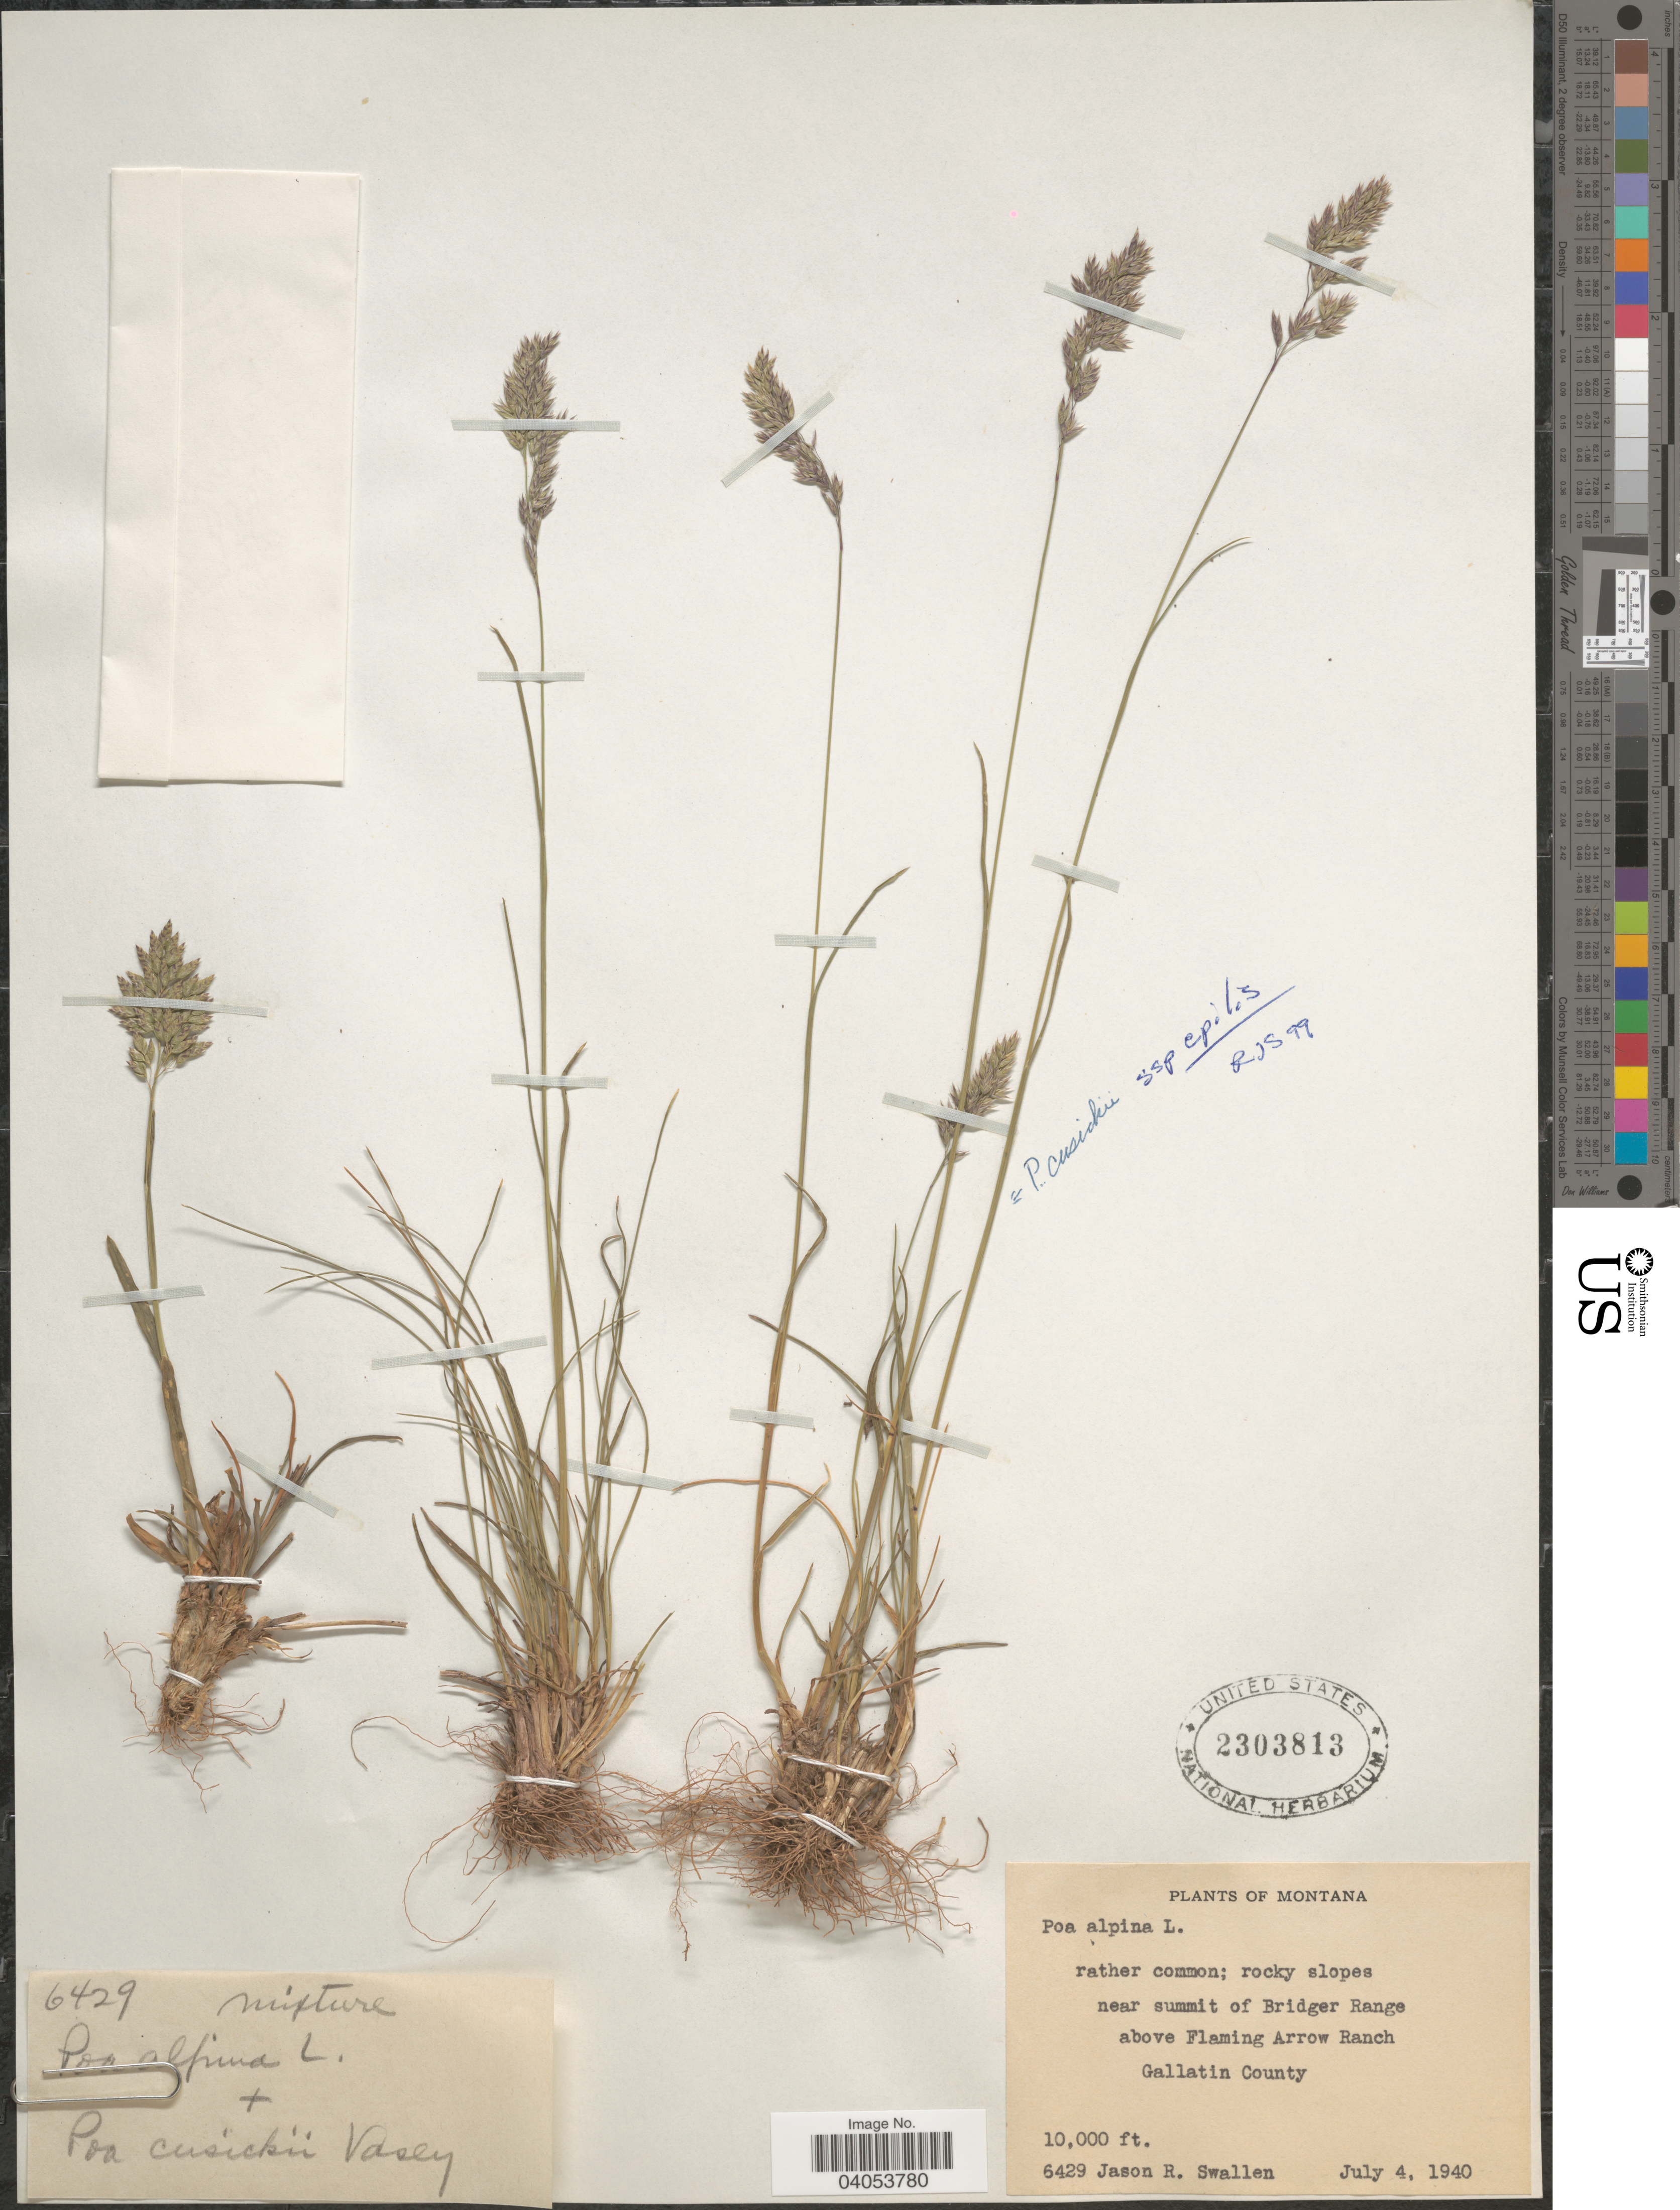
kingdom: Plantae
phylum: Tracheophyta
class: Liliopsida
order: Poales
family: Poaceae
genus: Poa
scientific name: Poa alpina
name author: L.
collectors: J. R. Swallen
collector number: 6429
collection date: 1940-07-04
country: United States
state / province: Montana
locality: Rocky slopes near summit of Bridger Ranger above Flaming arrow Ranch Gallatin County.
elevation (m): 3048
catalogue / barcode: US 2303813